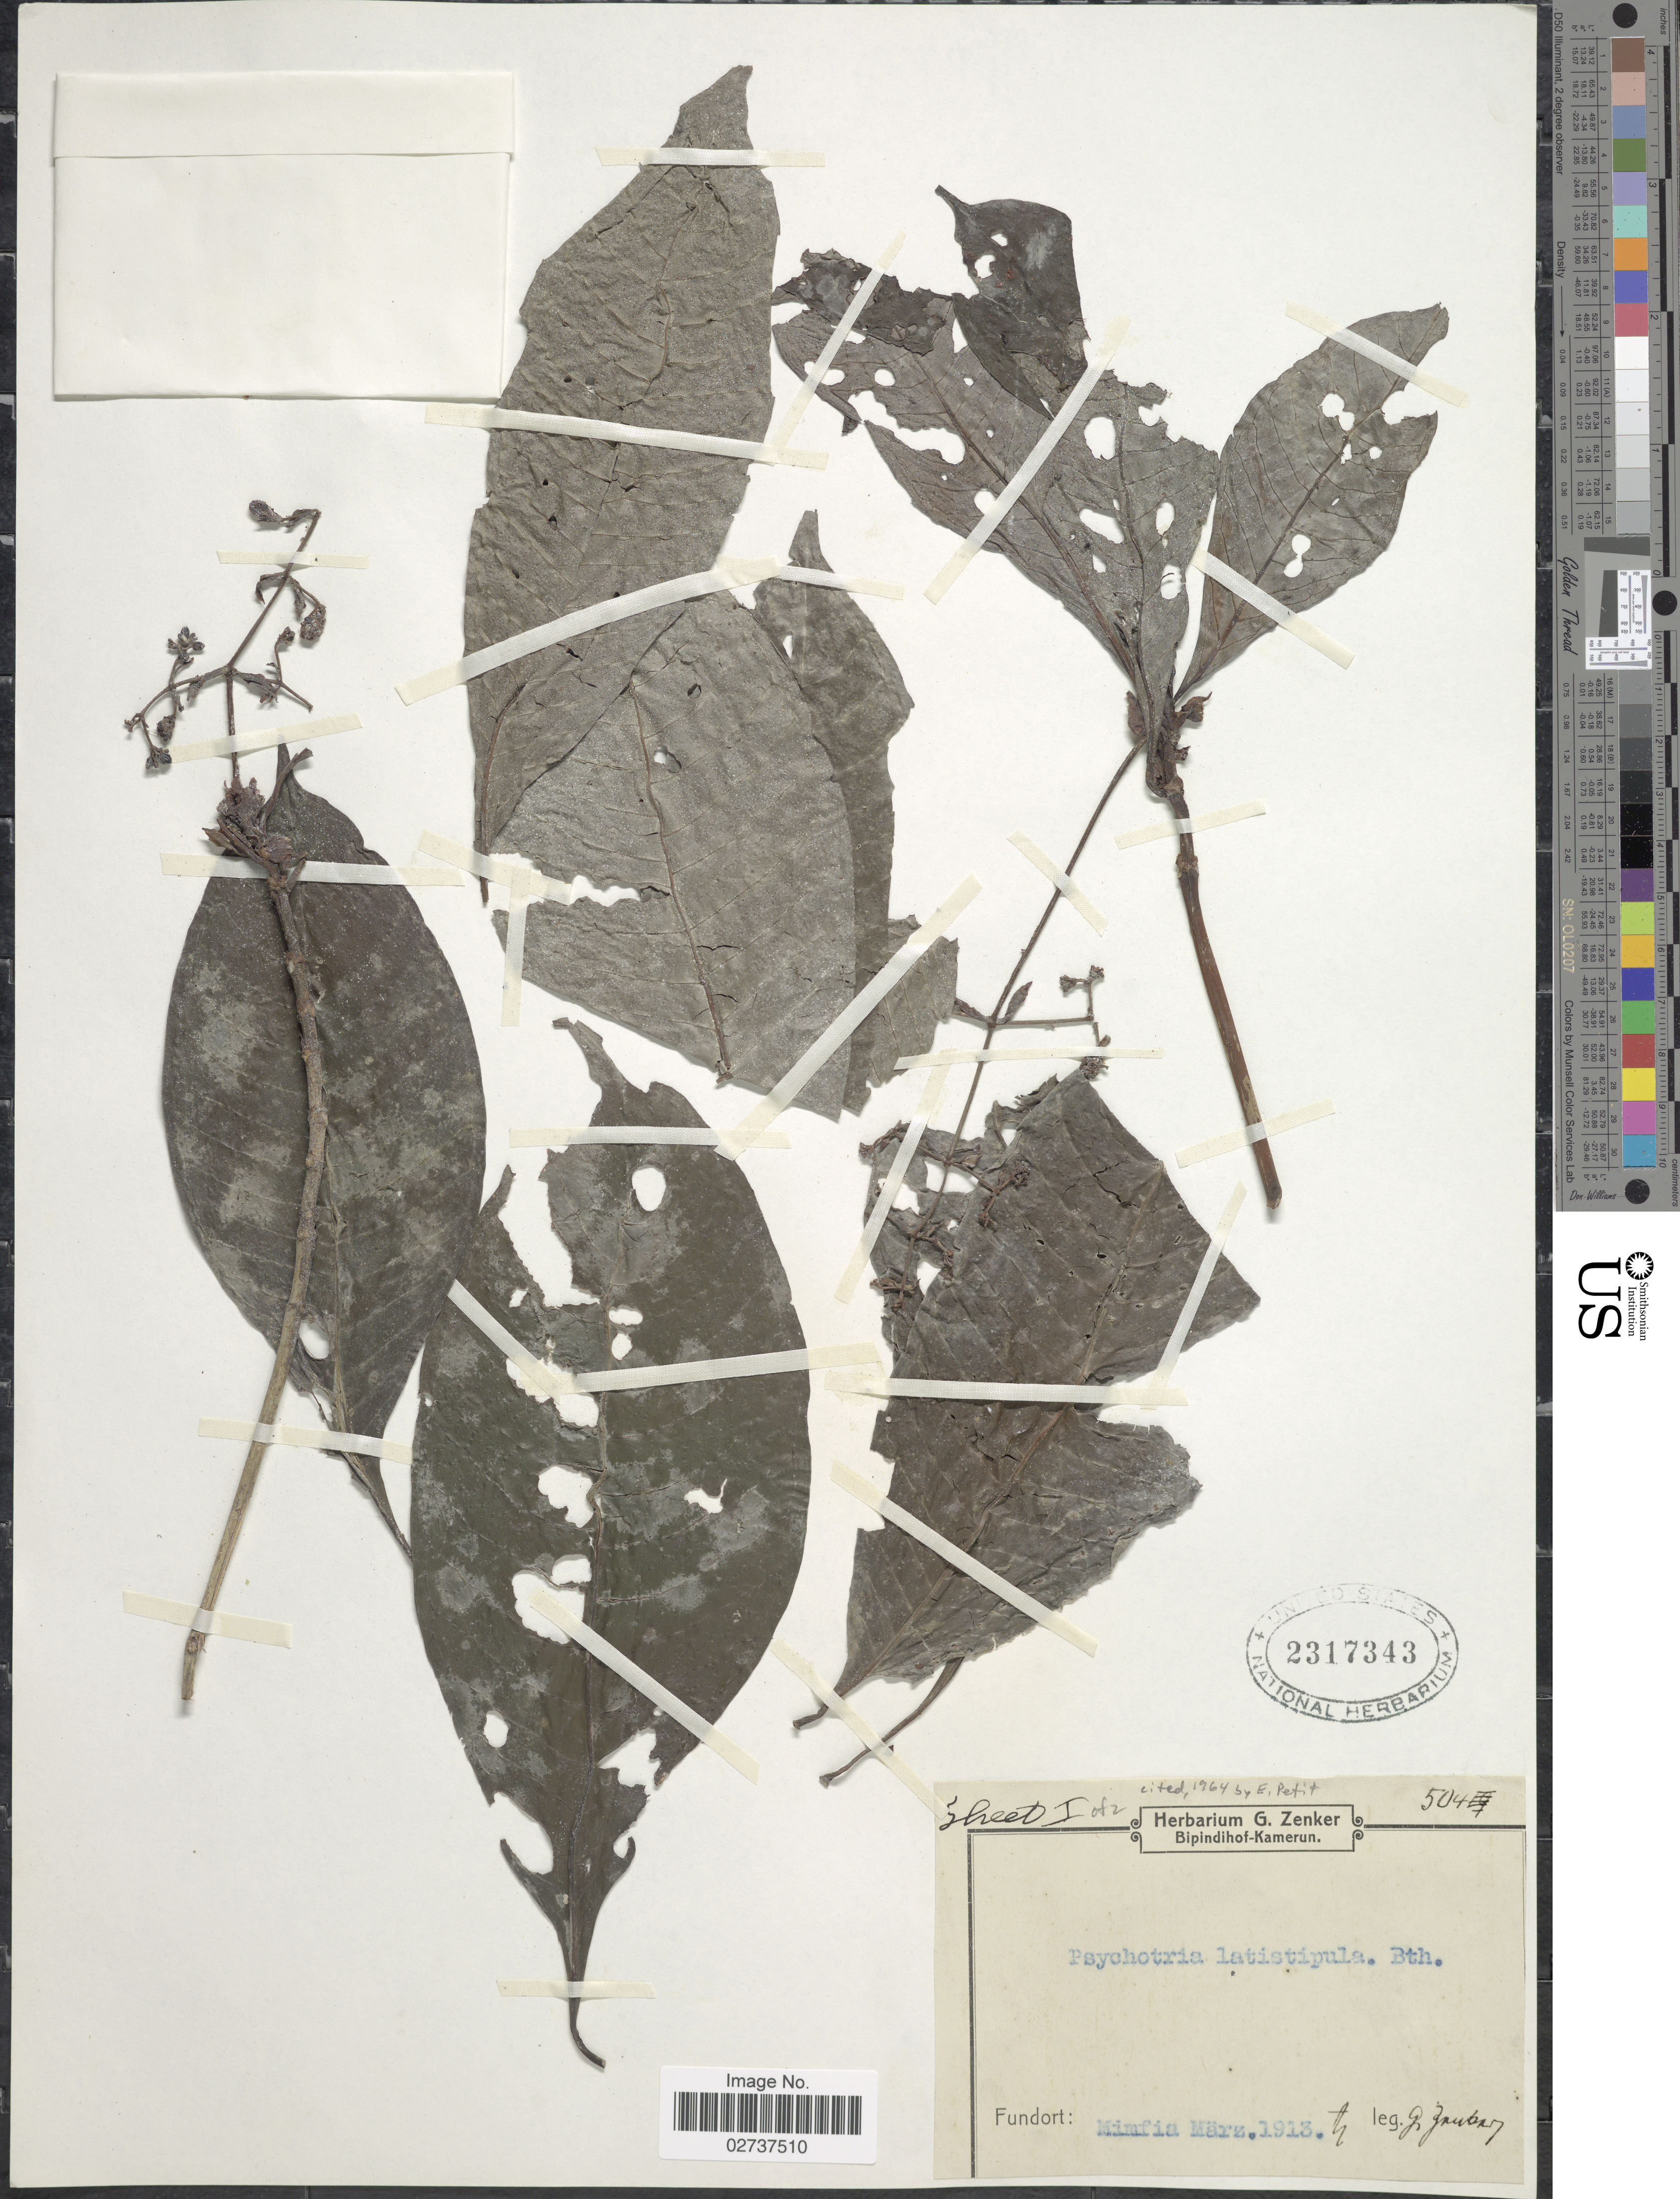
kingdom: Plantae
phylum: Tracheophyta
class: Magnoliopsida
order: Gentianales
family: Rubiaceae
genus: Psychotria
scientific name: Psychotria latistipula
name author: Benth.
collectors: G. A. Zenker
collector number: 504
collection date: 1913-03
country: Cameroon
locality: Mimfia.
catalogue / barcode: US 2317343